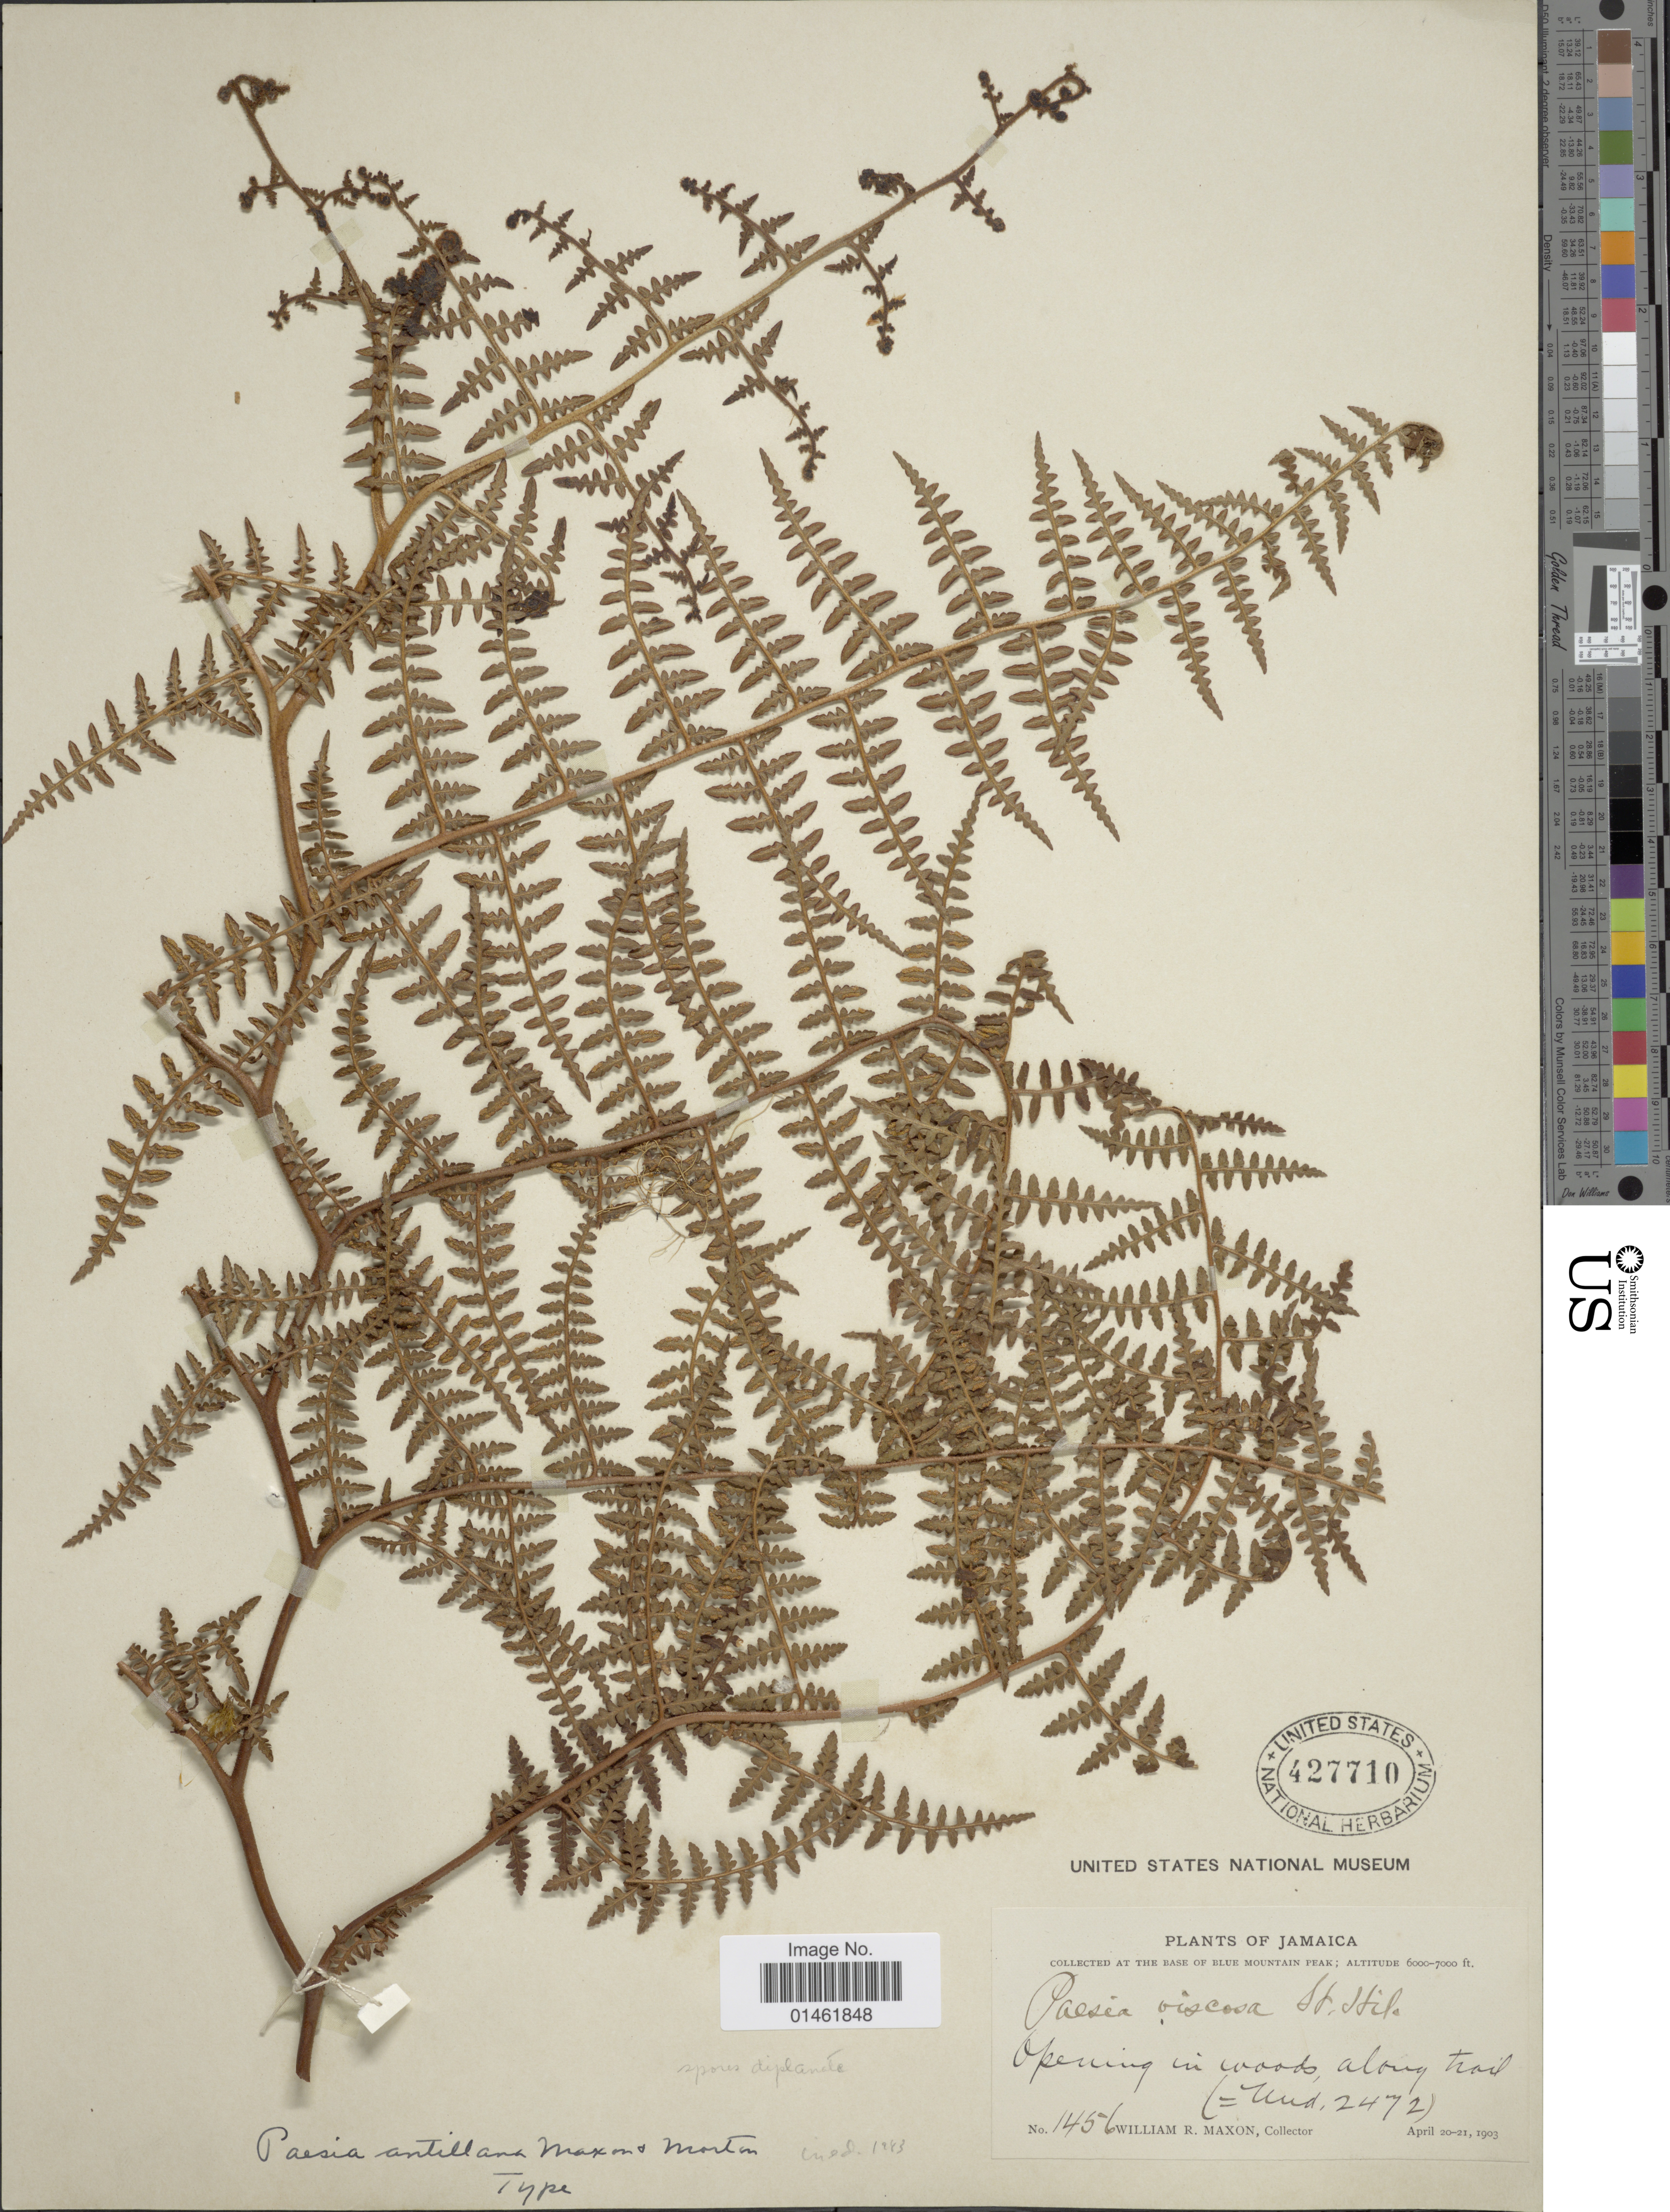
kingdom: Plantae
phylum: Tracheophyta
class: Polypodiopsida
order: Polypodiales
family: Dennstaedtiaceae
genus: Paesia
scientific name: Paesia glandulosa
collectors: W. R. Maxon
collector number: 1456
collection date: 1903-04-20/1903-04-21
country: Jamaica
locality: Blue Mountain Peak, opening in woods, along trail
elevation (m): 1829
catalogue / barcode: US 427710